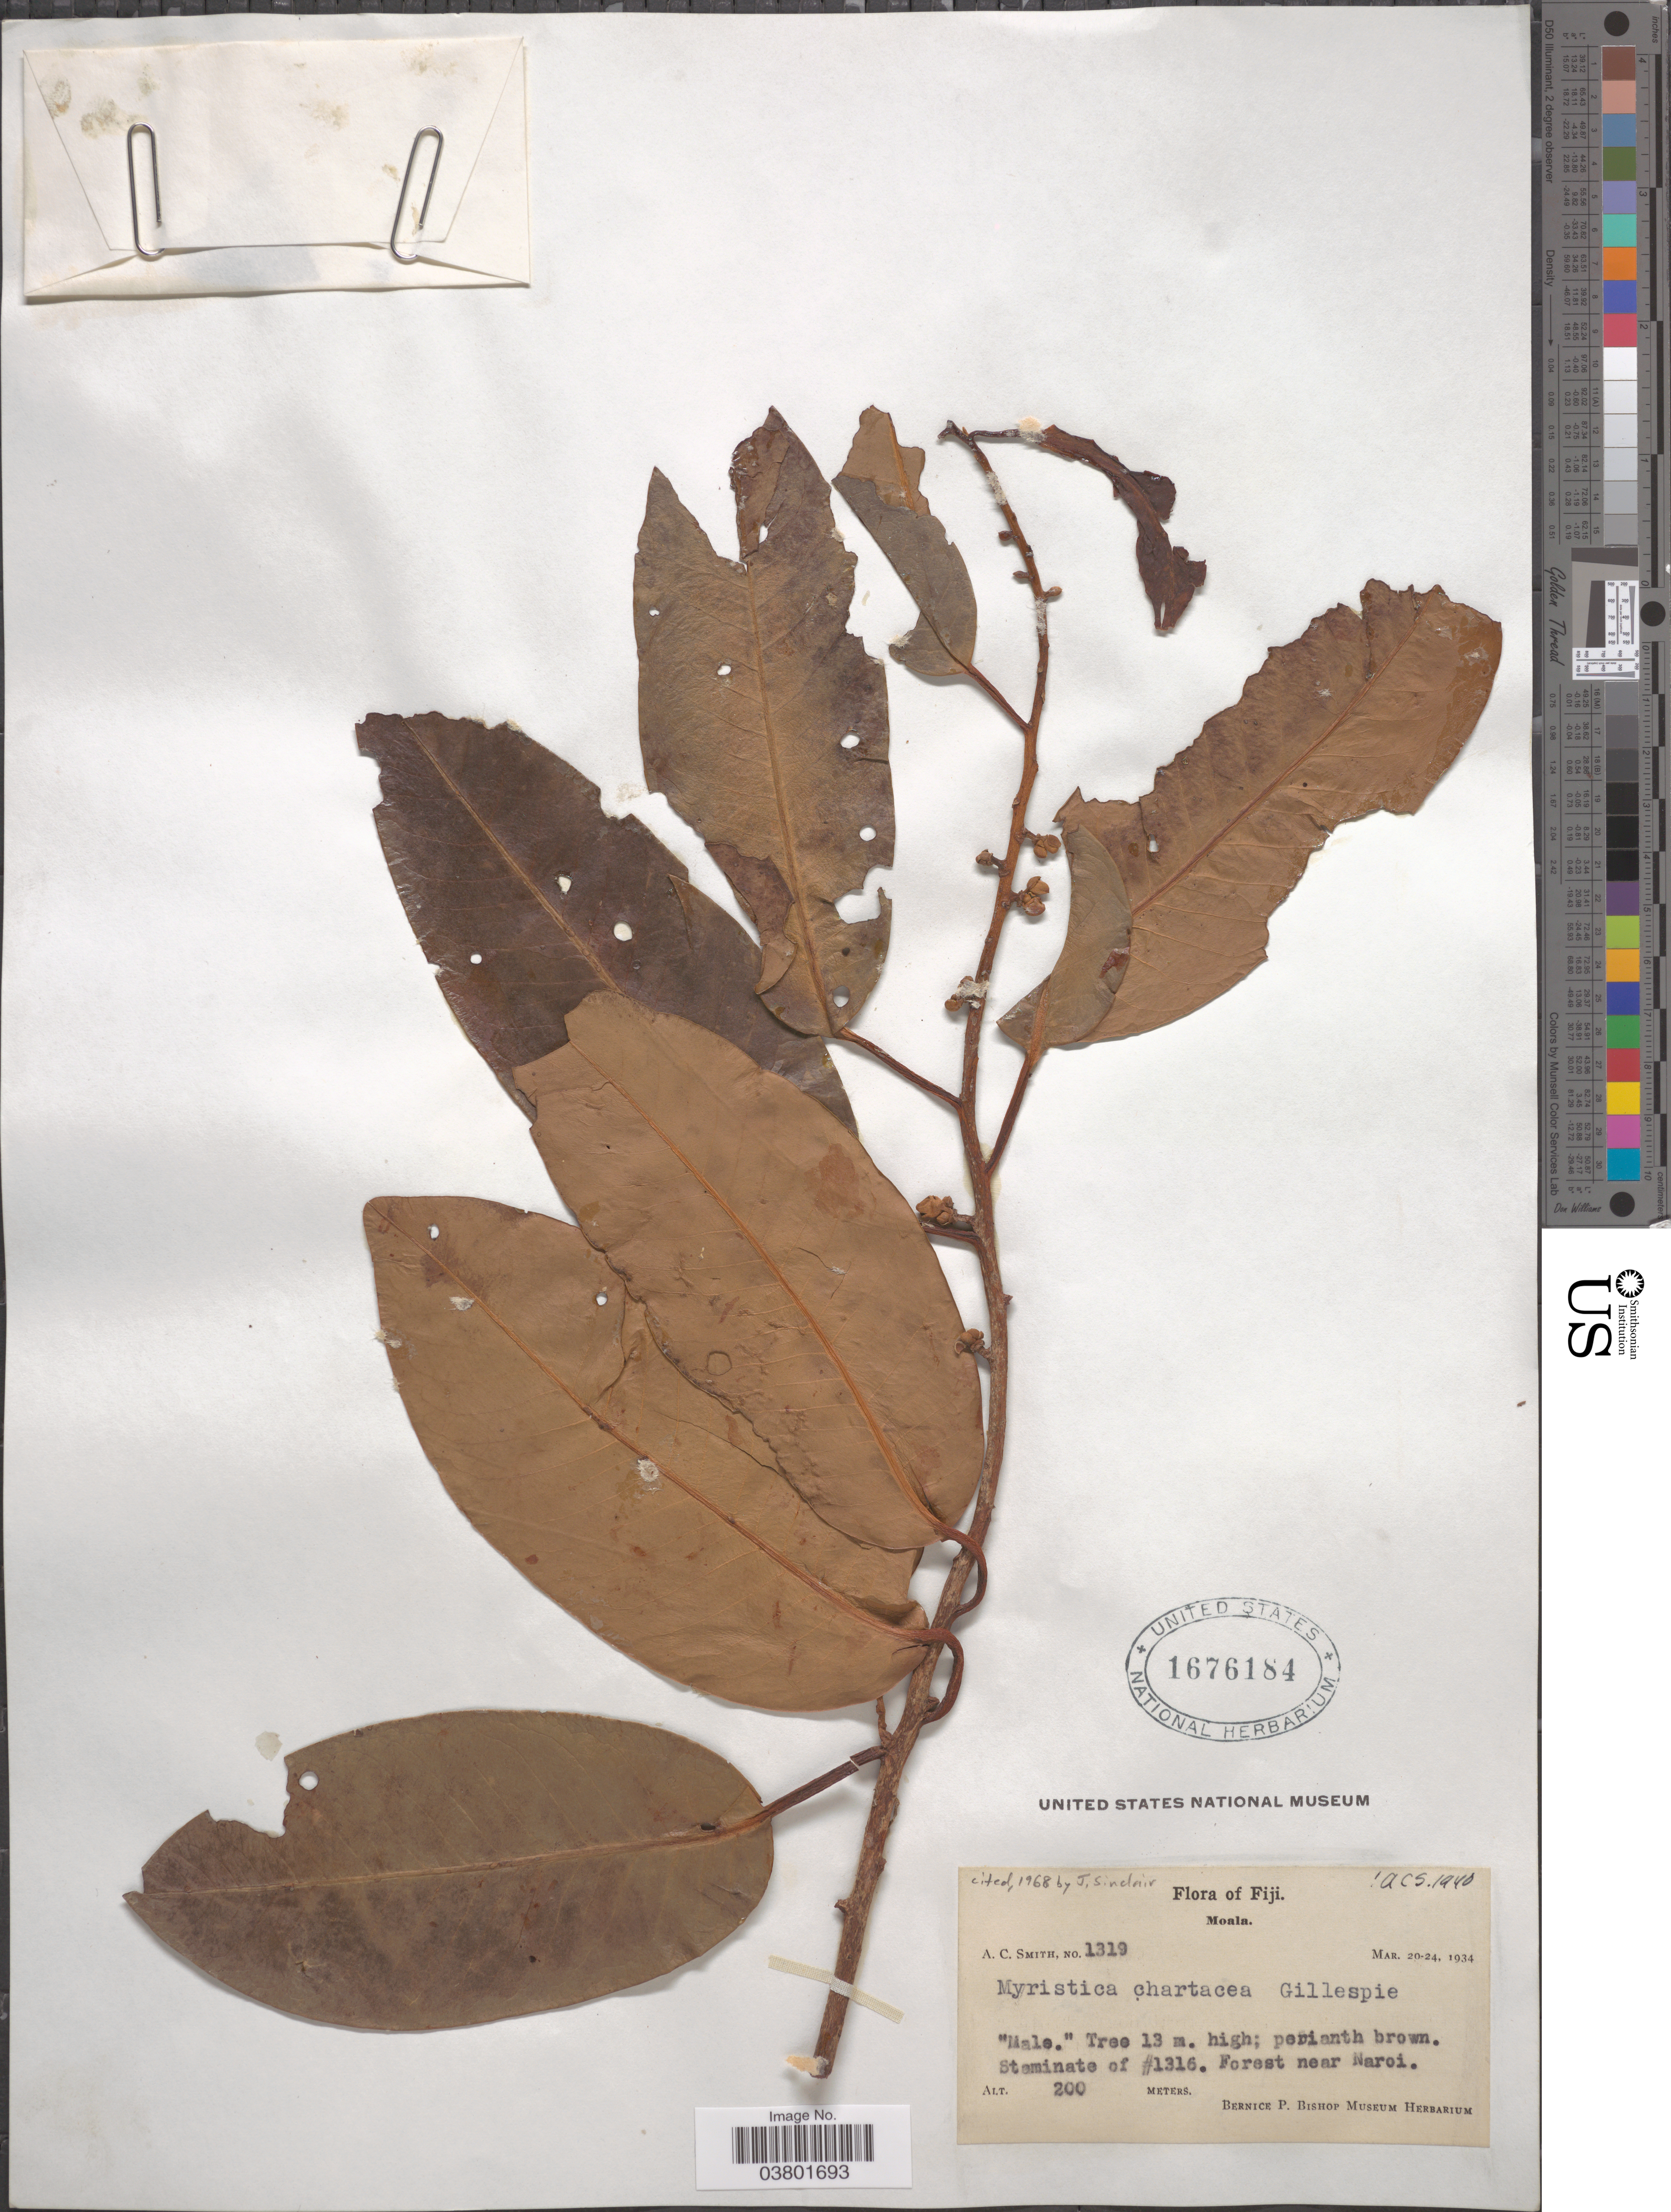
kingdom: Plantae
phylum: Tracheophyta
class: Magnoliopsida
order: Magnoliales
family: Myristicaceae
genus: Myristica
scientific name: Myristica chartacea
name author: Gillespie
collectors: A. C. Smith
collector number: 1319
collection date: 1934-03-20/1934-03-24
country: Fiji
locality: Moala. Staminate of #1316 [unsure placement] Forest near Naroi.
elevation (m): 200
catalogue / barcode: US 1676184